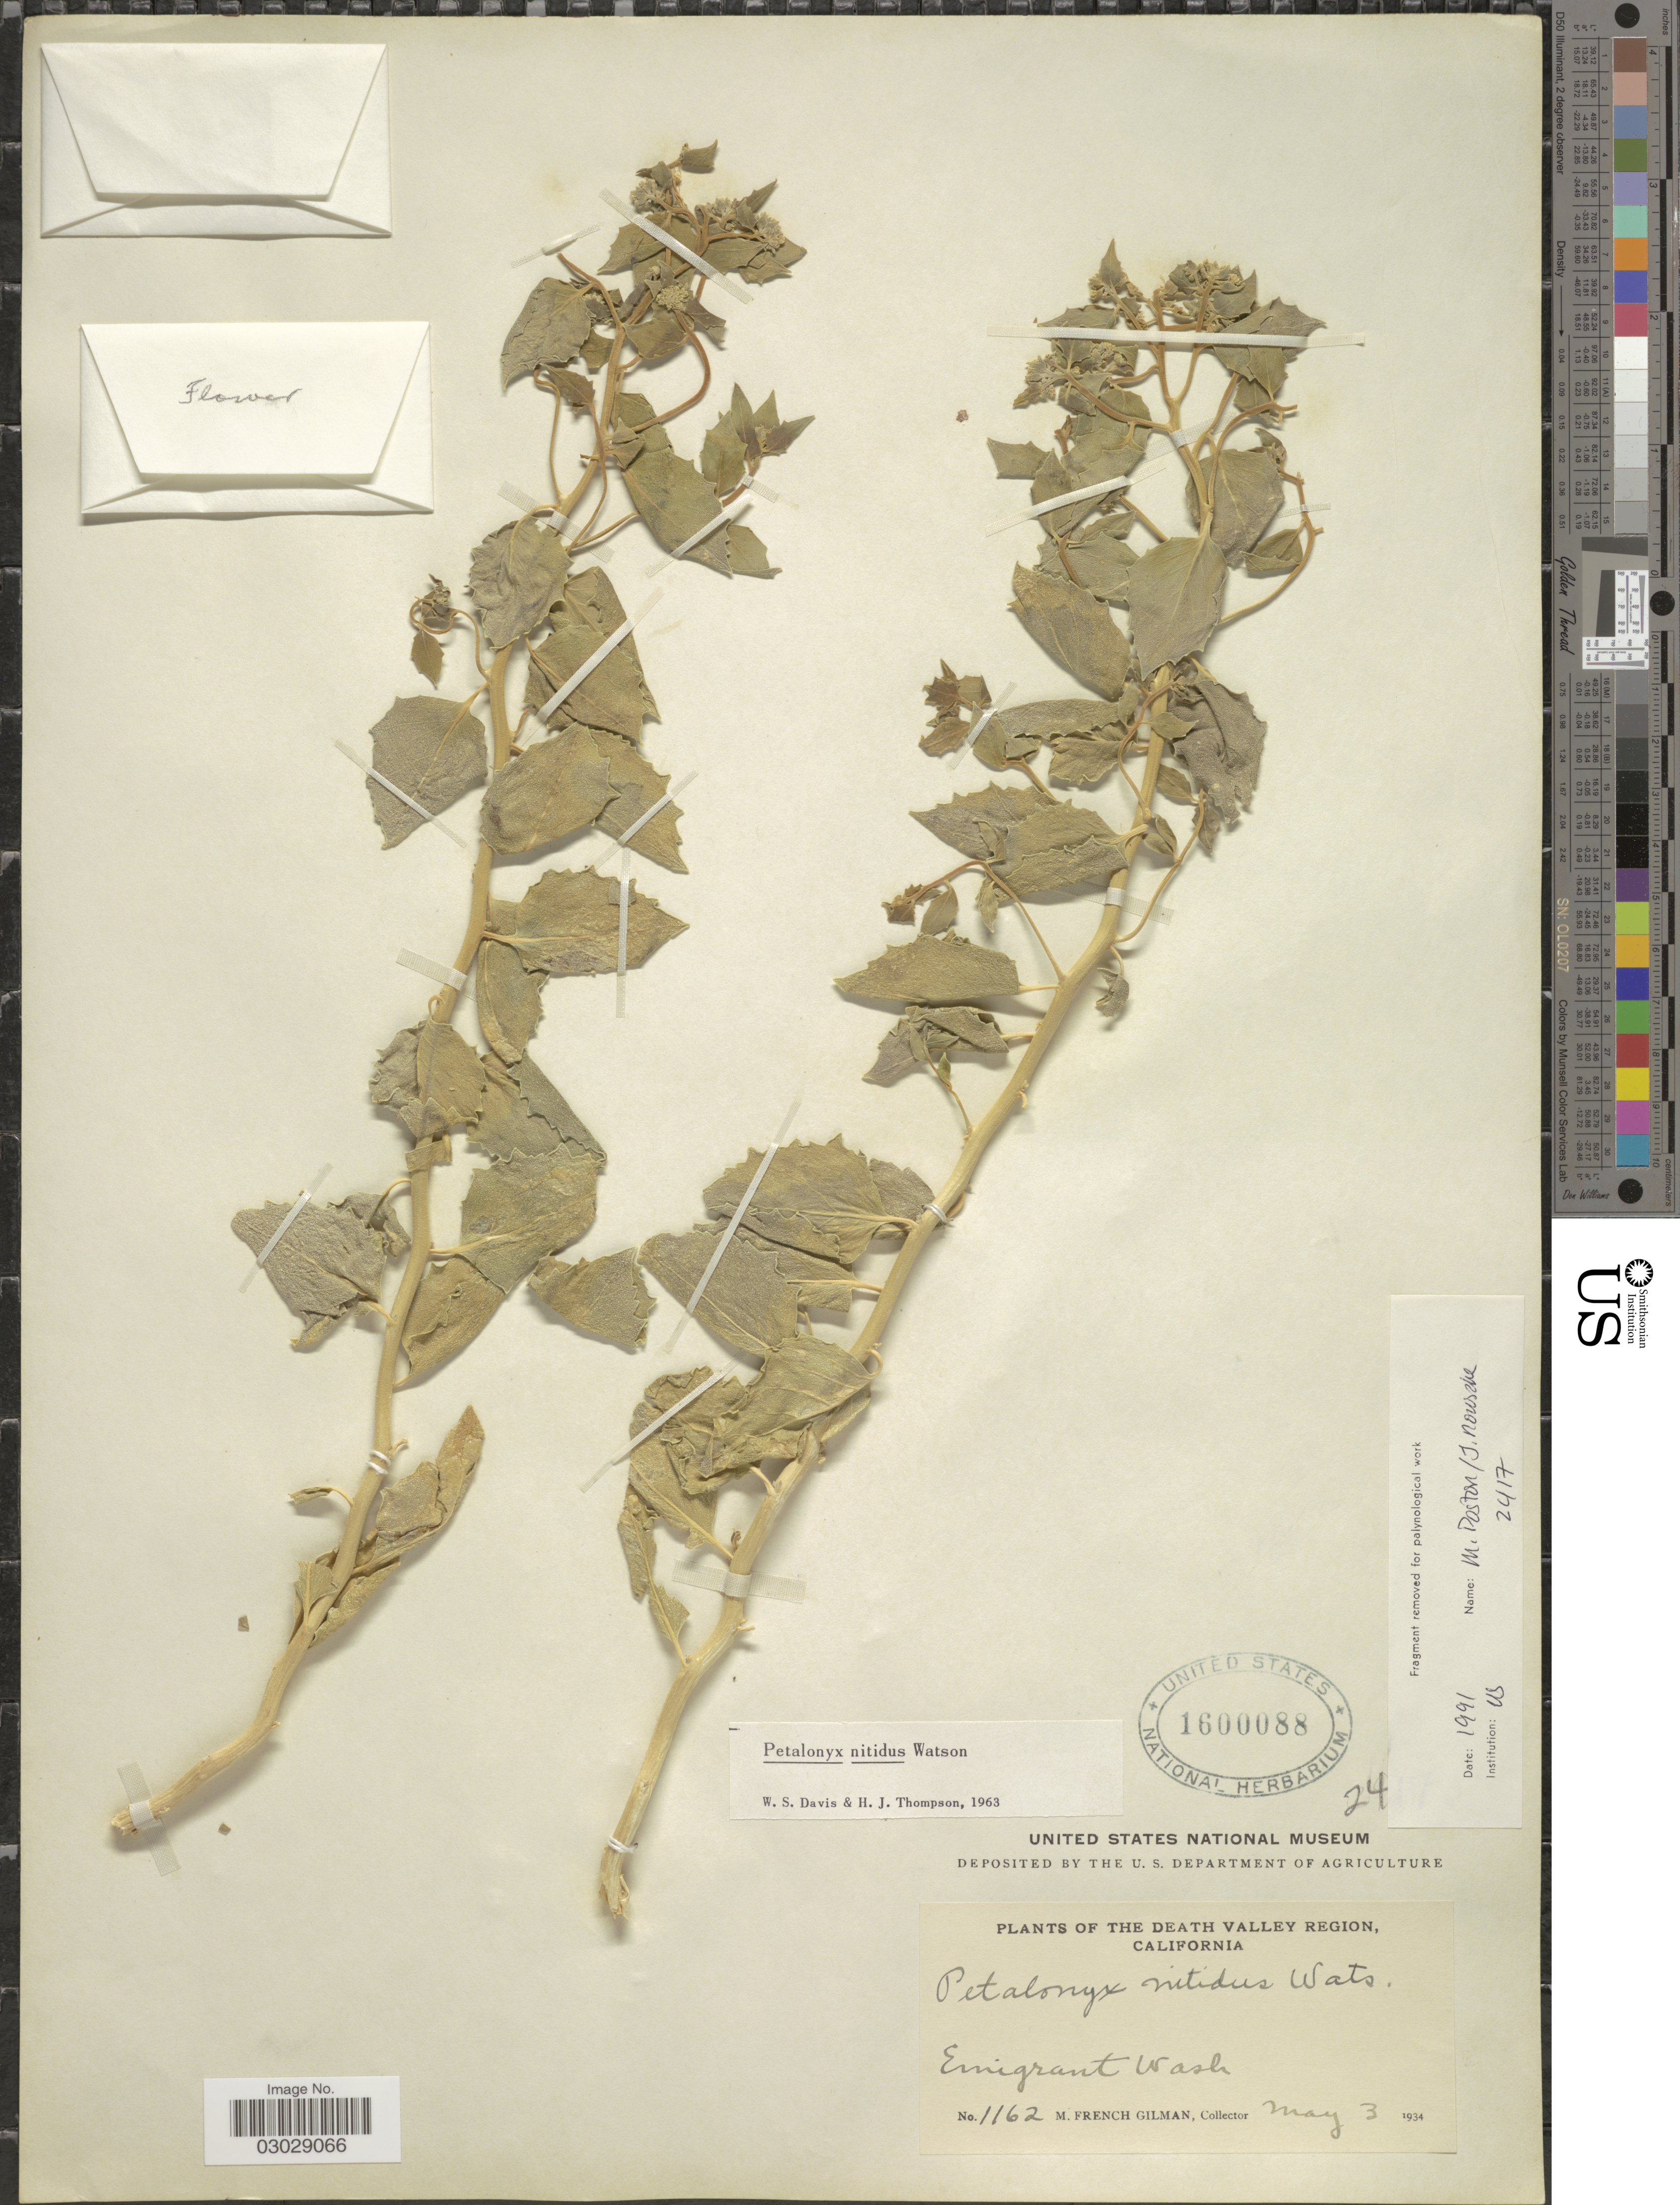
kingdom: Plantae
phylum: Tracheophyta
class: Magnoliopsida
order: Cornales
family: Loasaceae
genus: Petalonyx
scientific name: Petalonyx nitidus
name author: S. Watson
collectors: M. F. Gilman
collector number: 1162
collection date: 1934-05-03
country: United States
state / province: California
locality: The Death Valley Region. Emigrant Wash.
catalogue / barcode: US 1600088